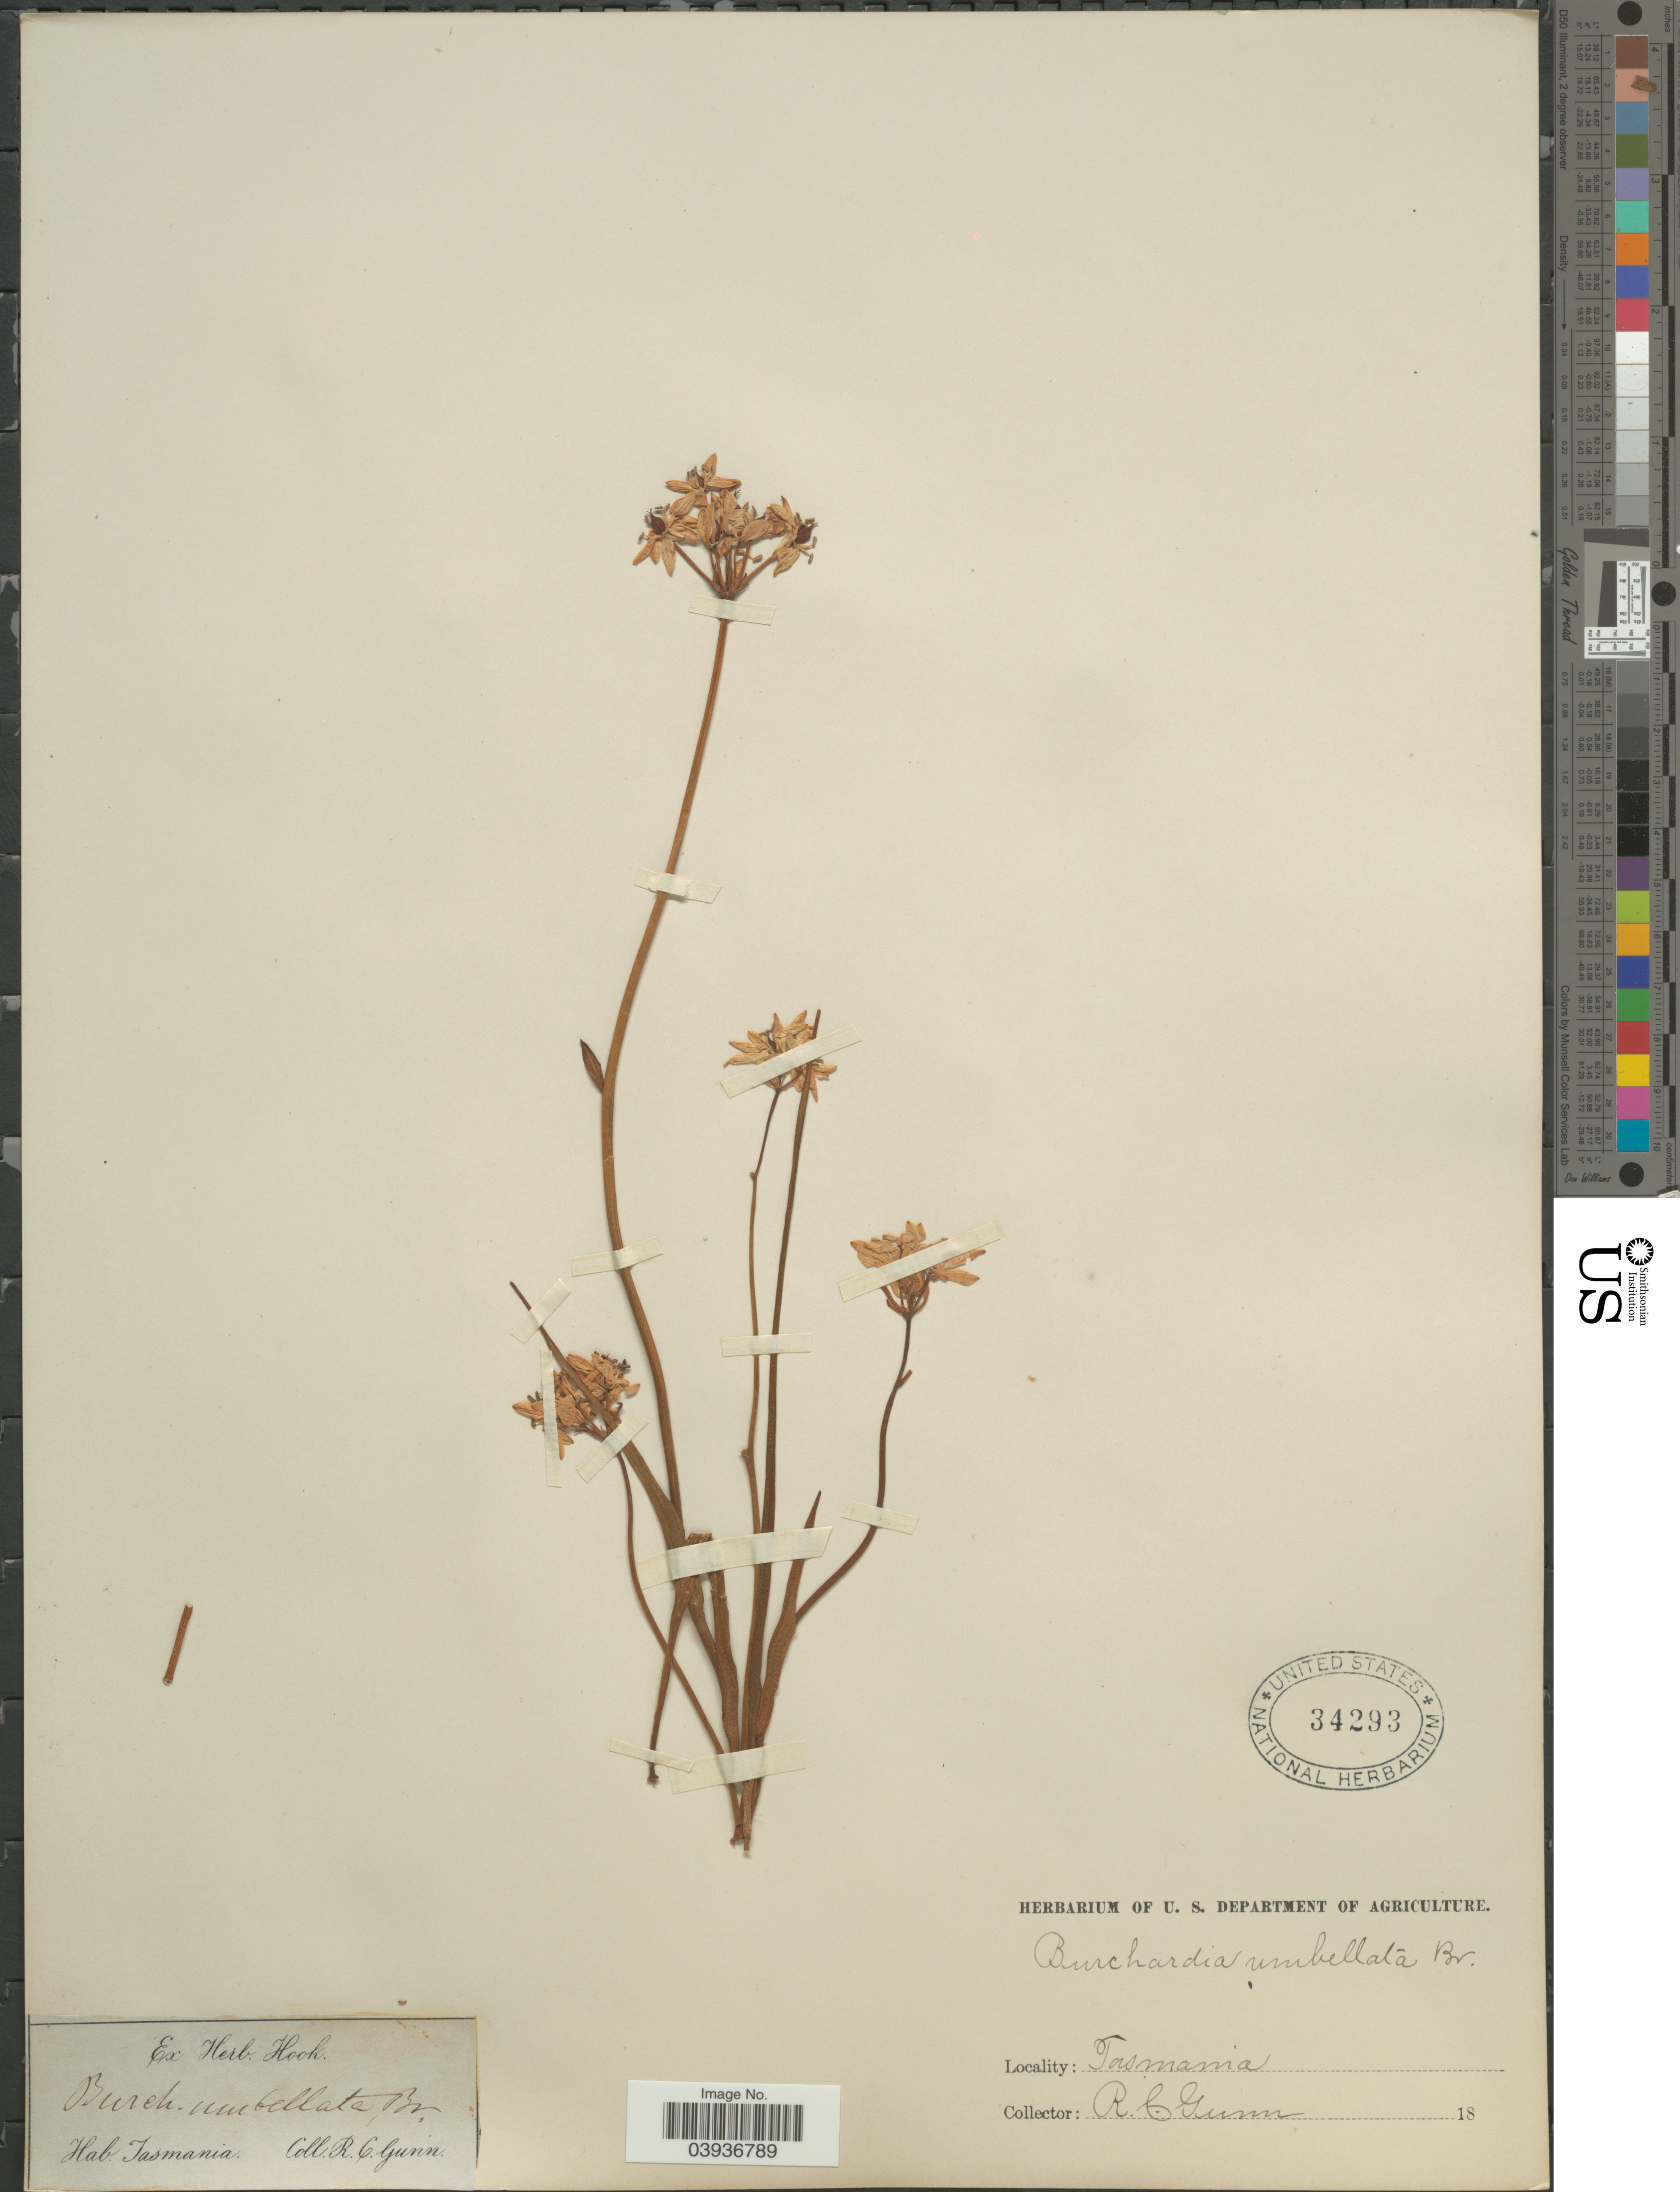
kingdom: Plantae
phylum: Tracheophyta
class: Liliopsida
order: Liliales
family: Colchicaceae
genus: Burchardia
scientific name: Burchardia umbellata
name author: R. Br.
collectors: R. Gunn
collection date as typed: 18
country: Australia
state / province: Tasmania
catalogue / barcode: US 34293